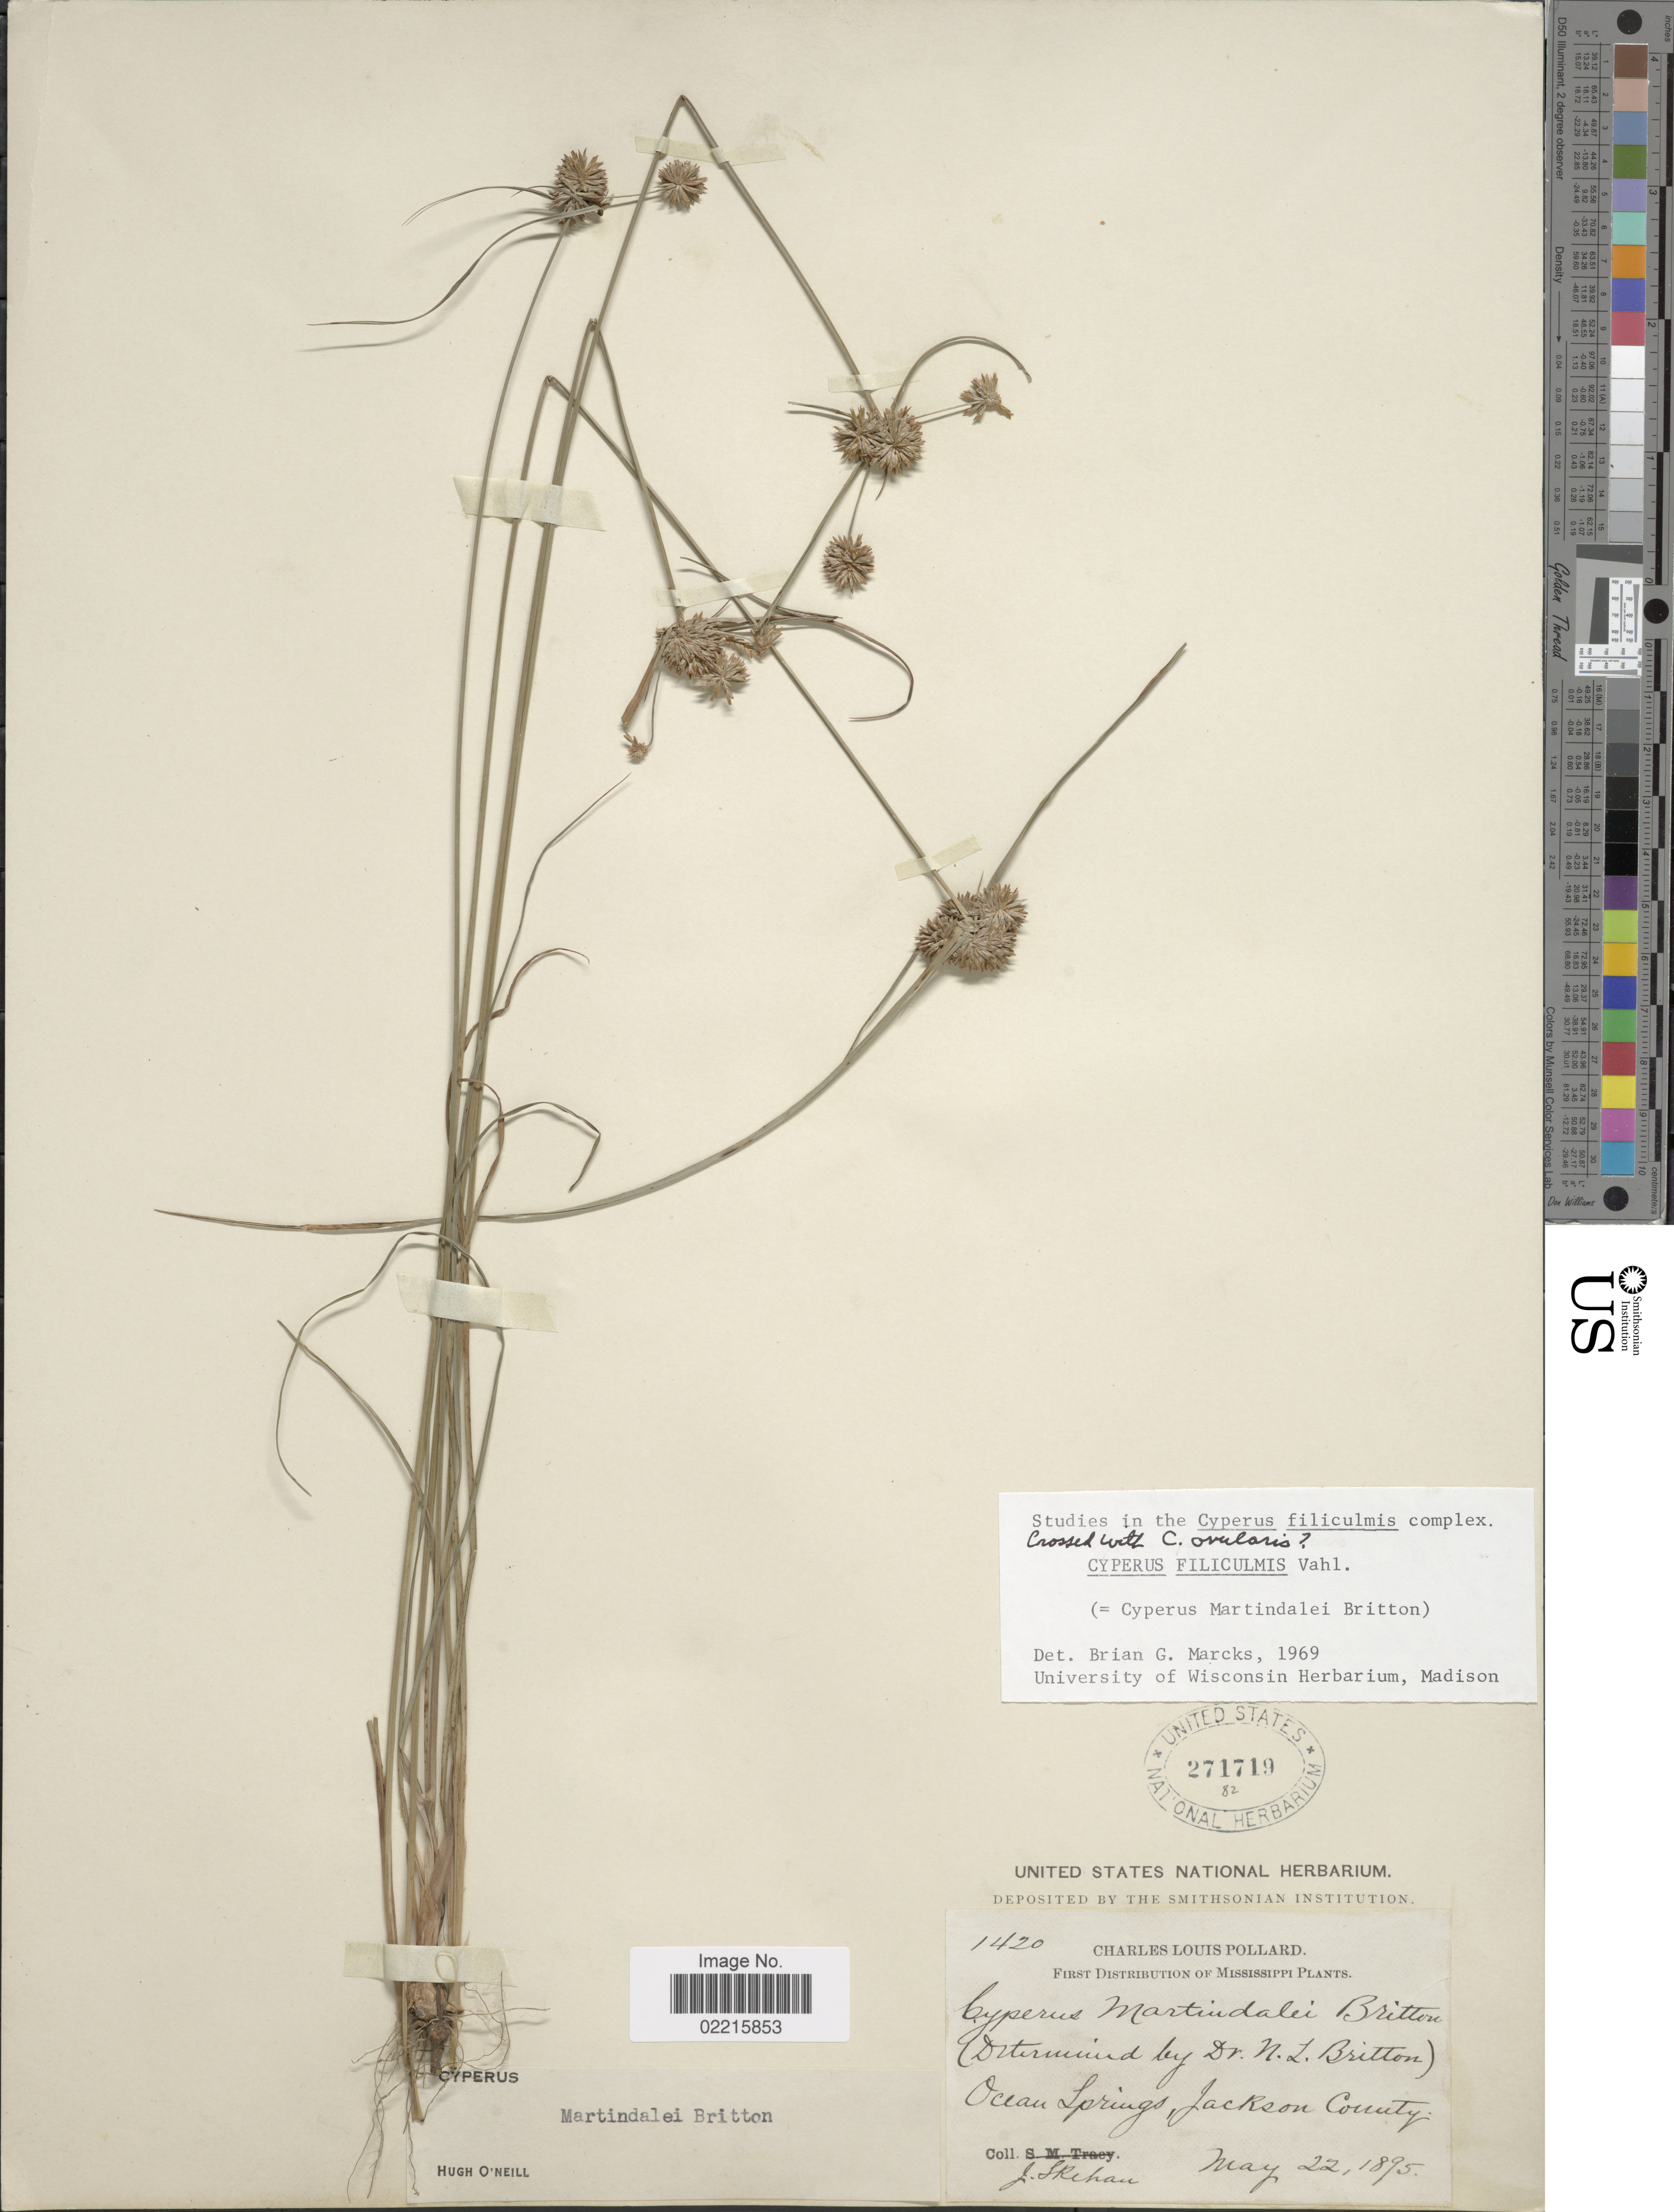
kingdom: Plantae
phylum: Tracheophyta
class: Liliopsida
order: Poales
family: Cyperaceae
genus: Cyperus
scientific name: Cyperus filiculmis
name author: Vahl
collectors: J. Skehan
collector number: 1420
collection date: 1895-05-22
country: United States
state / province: Mississippi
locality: Ocean Springs, Jackson County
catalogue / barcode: US 271719